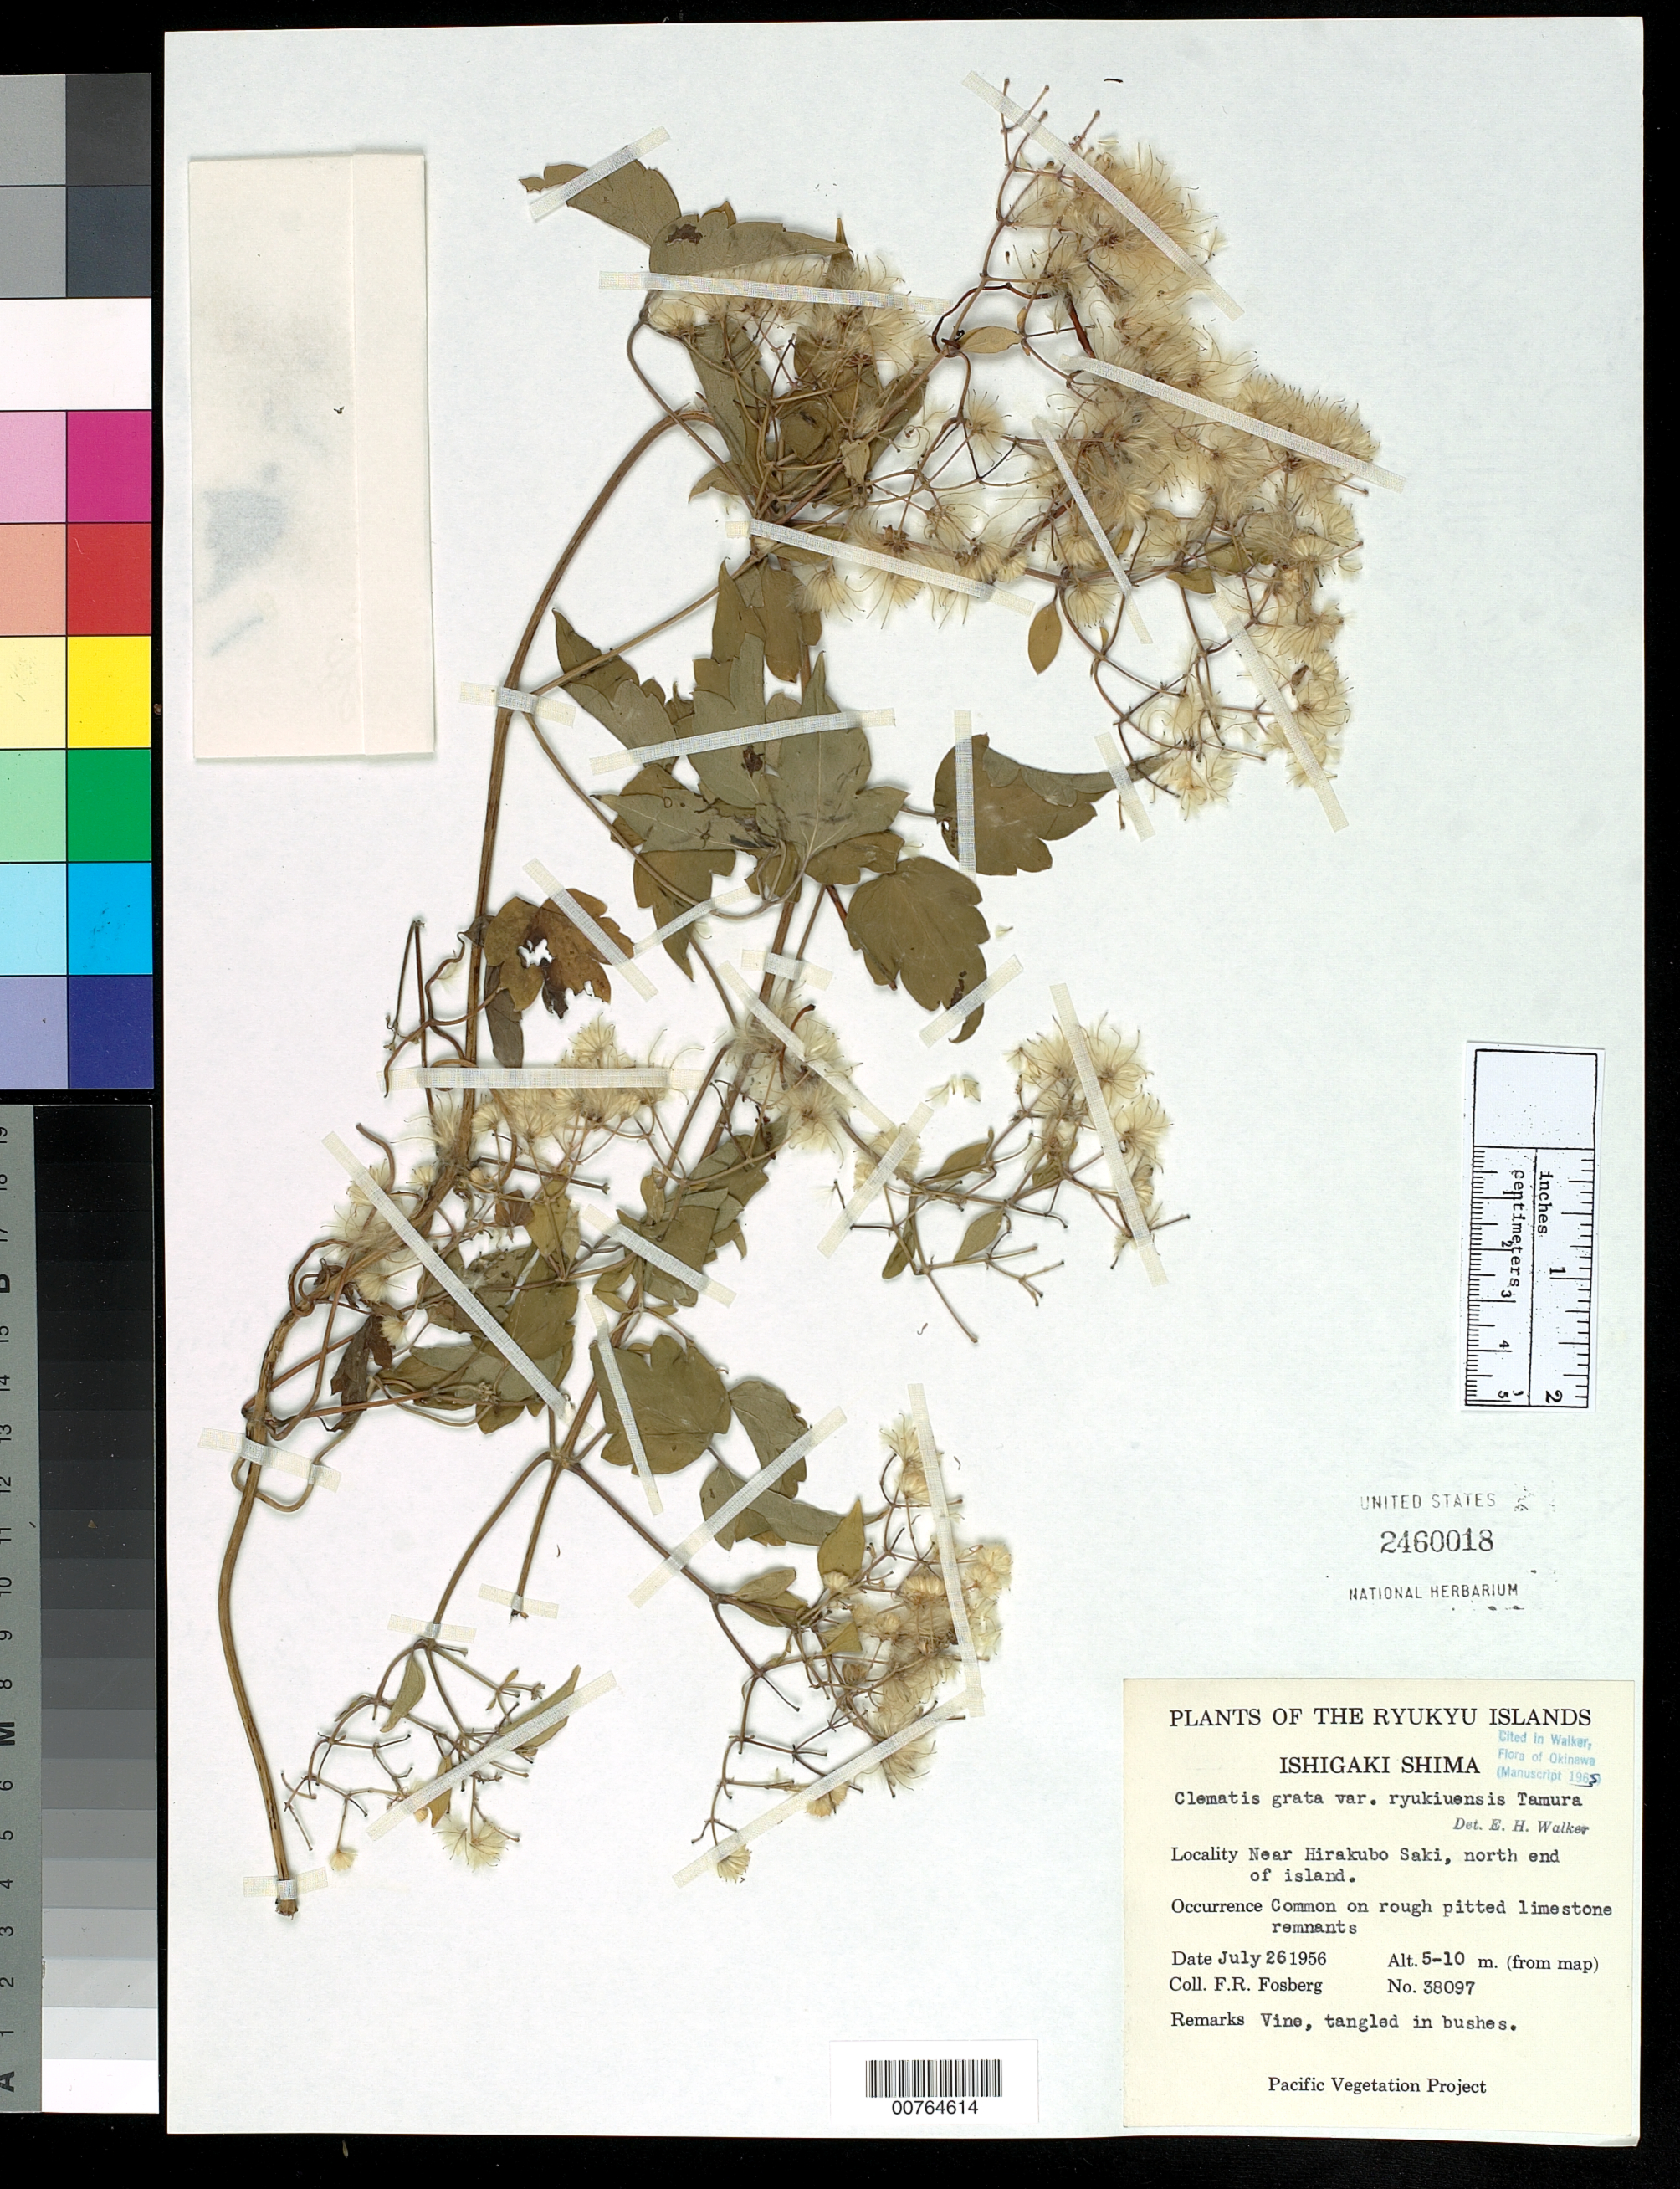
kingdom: Plantae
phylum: Tracheophyta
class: Magnoliopsida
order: Ranunculales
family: Ranunculaceae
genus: Clematis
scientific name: Clematis grata var. ryukiuensis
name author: Tamura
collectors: F. R. Fosberg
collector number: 38097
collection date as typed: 26 Jul 1956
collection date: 1956-07-26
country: Japan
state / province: Okinawa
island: Ishigaki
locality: Near Hirakubo Saki, N end of island.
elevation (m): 5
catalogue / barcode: US 2460018